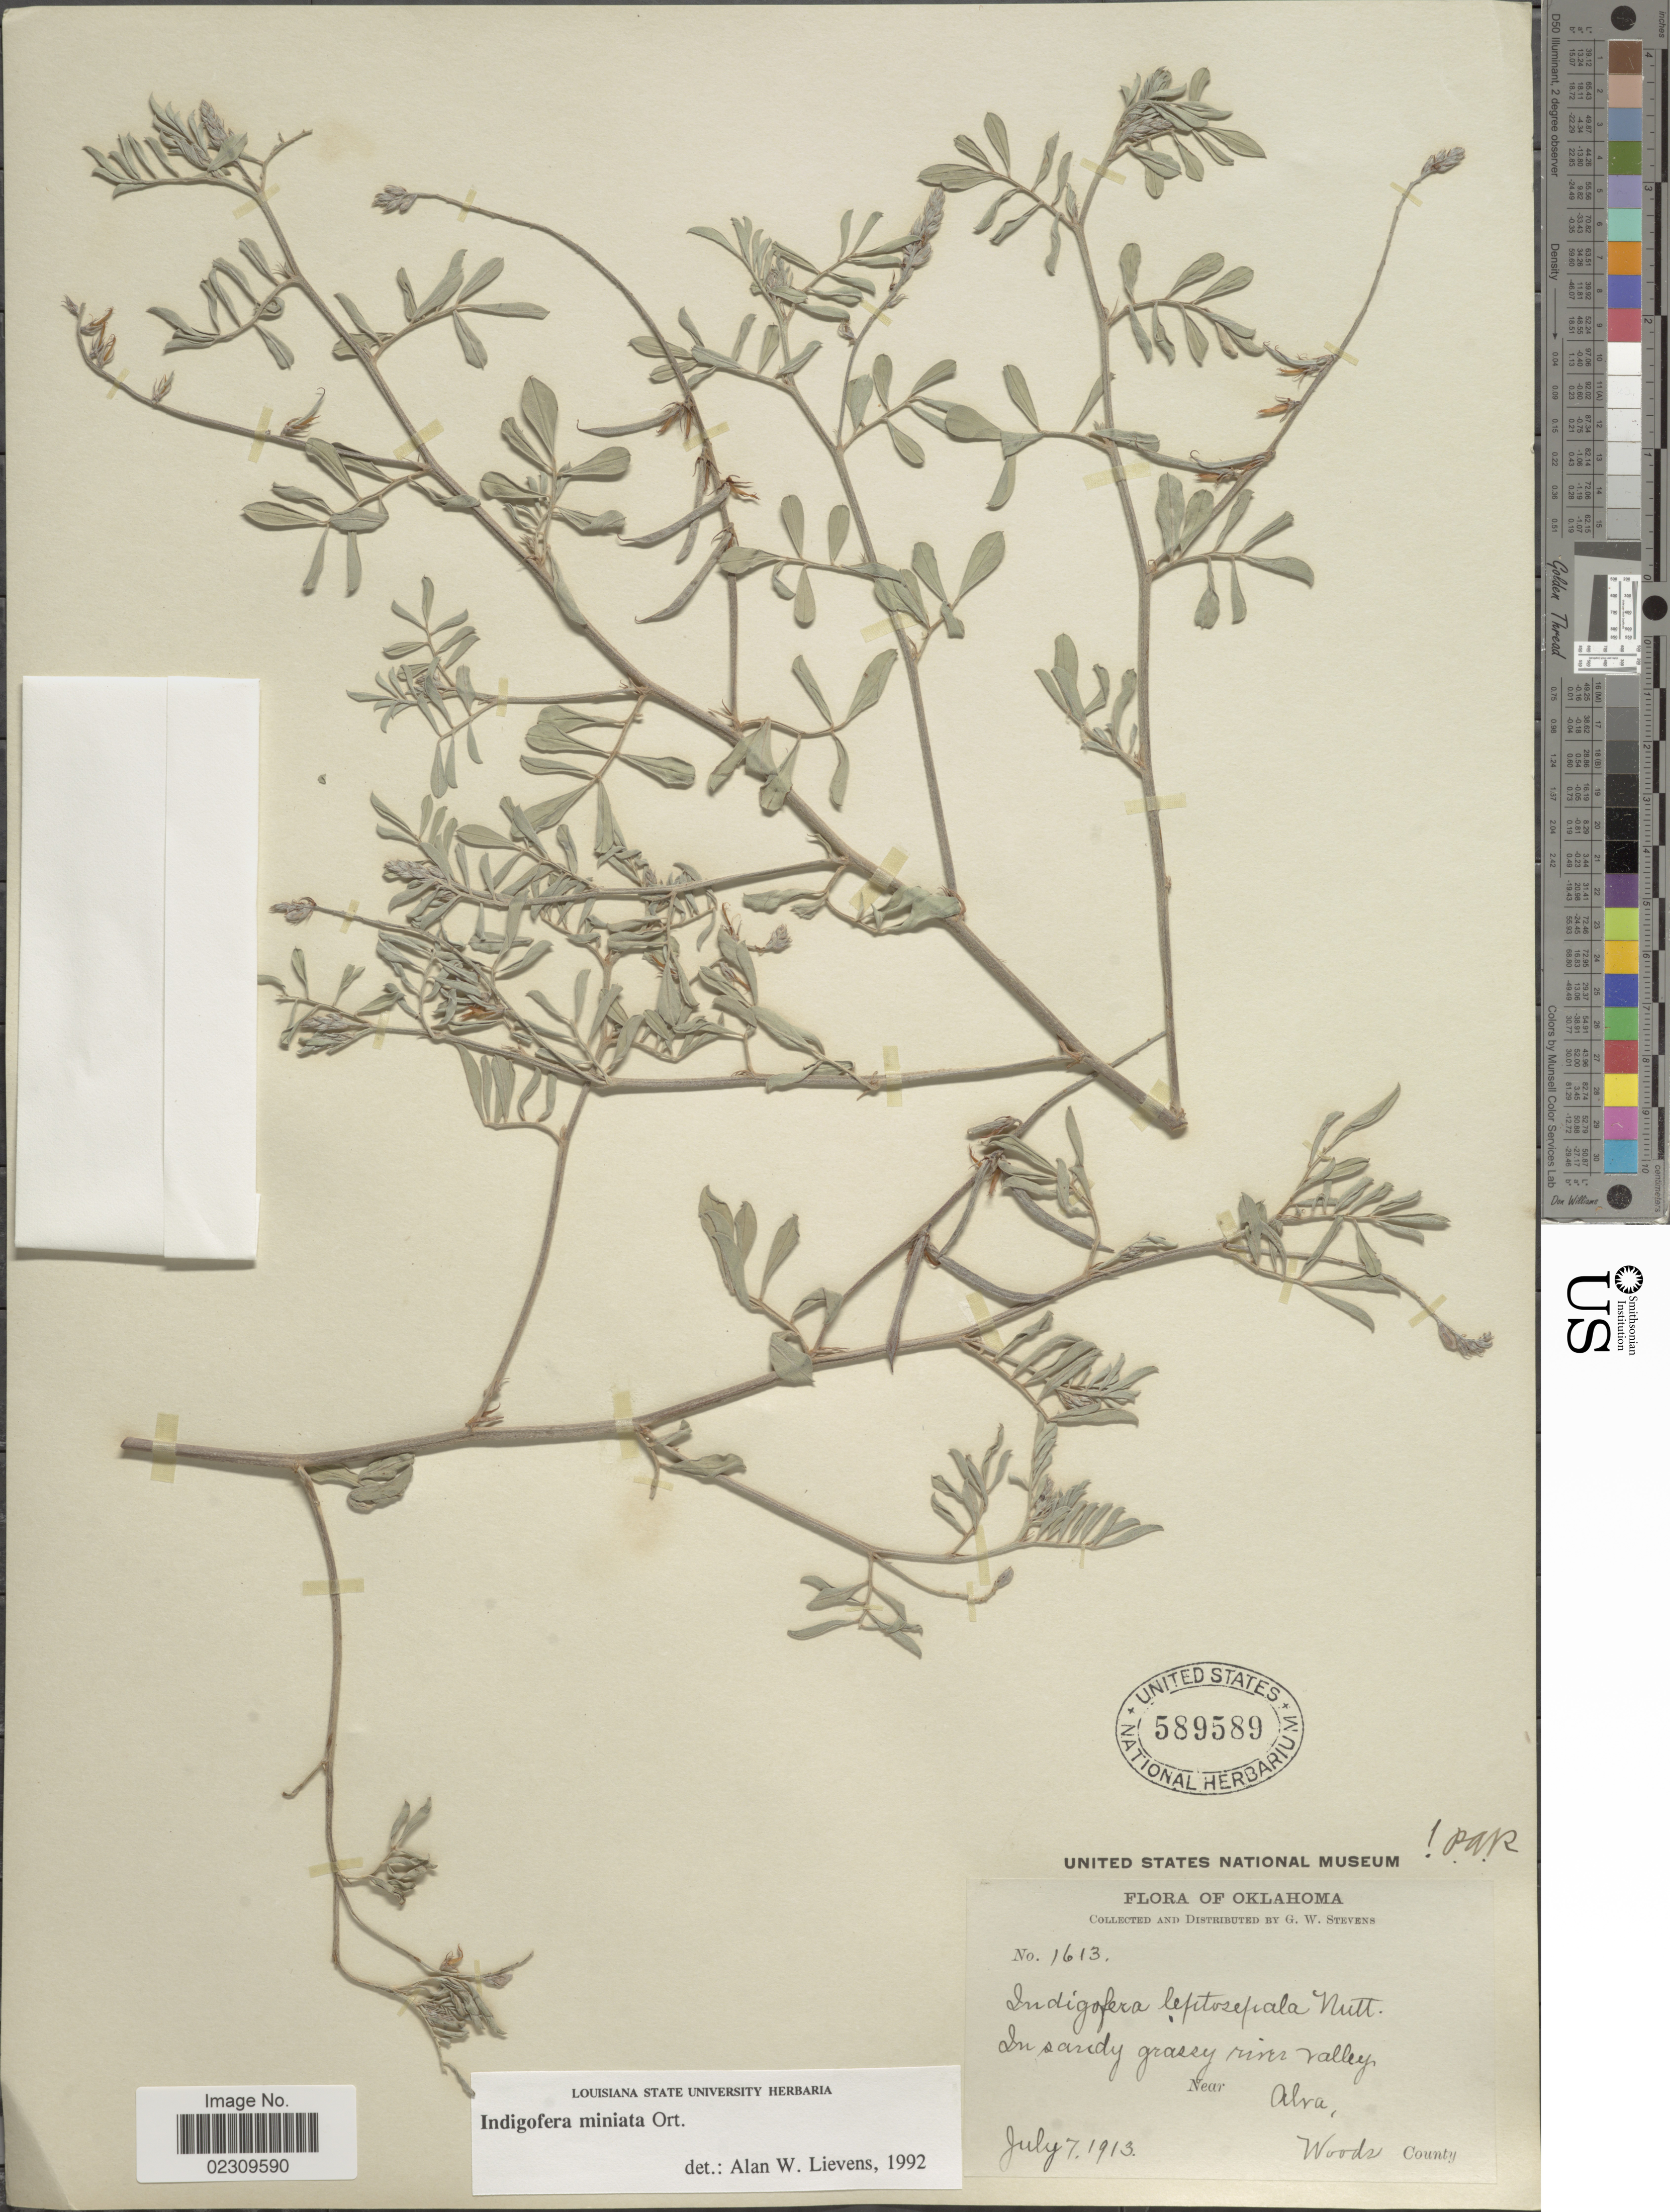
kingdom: Plantae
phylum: Tracheophyta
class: Magnoliopsida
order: Fabales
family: Fabaceae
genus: Indigofera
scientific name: Indigofera miniata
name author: Orteg.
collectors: G. W. Stevens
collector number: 1613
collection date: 1913-07-07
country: United States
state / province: Oklahoma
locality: In sandy grassy river valley. Near Alra, Woods County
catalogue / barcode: US 589589